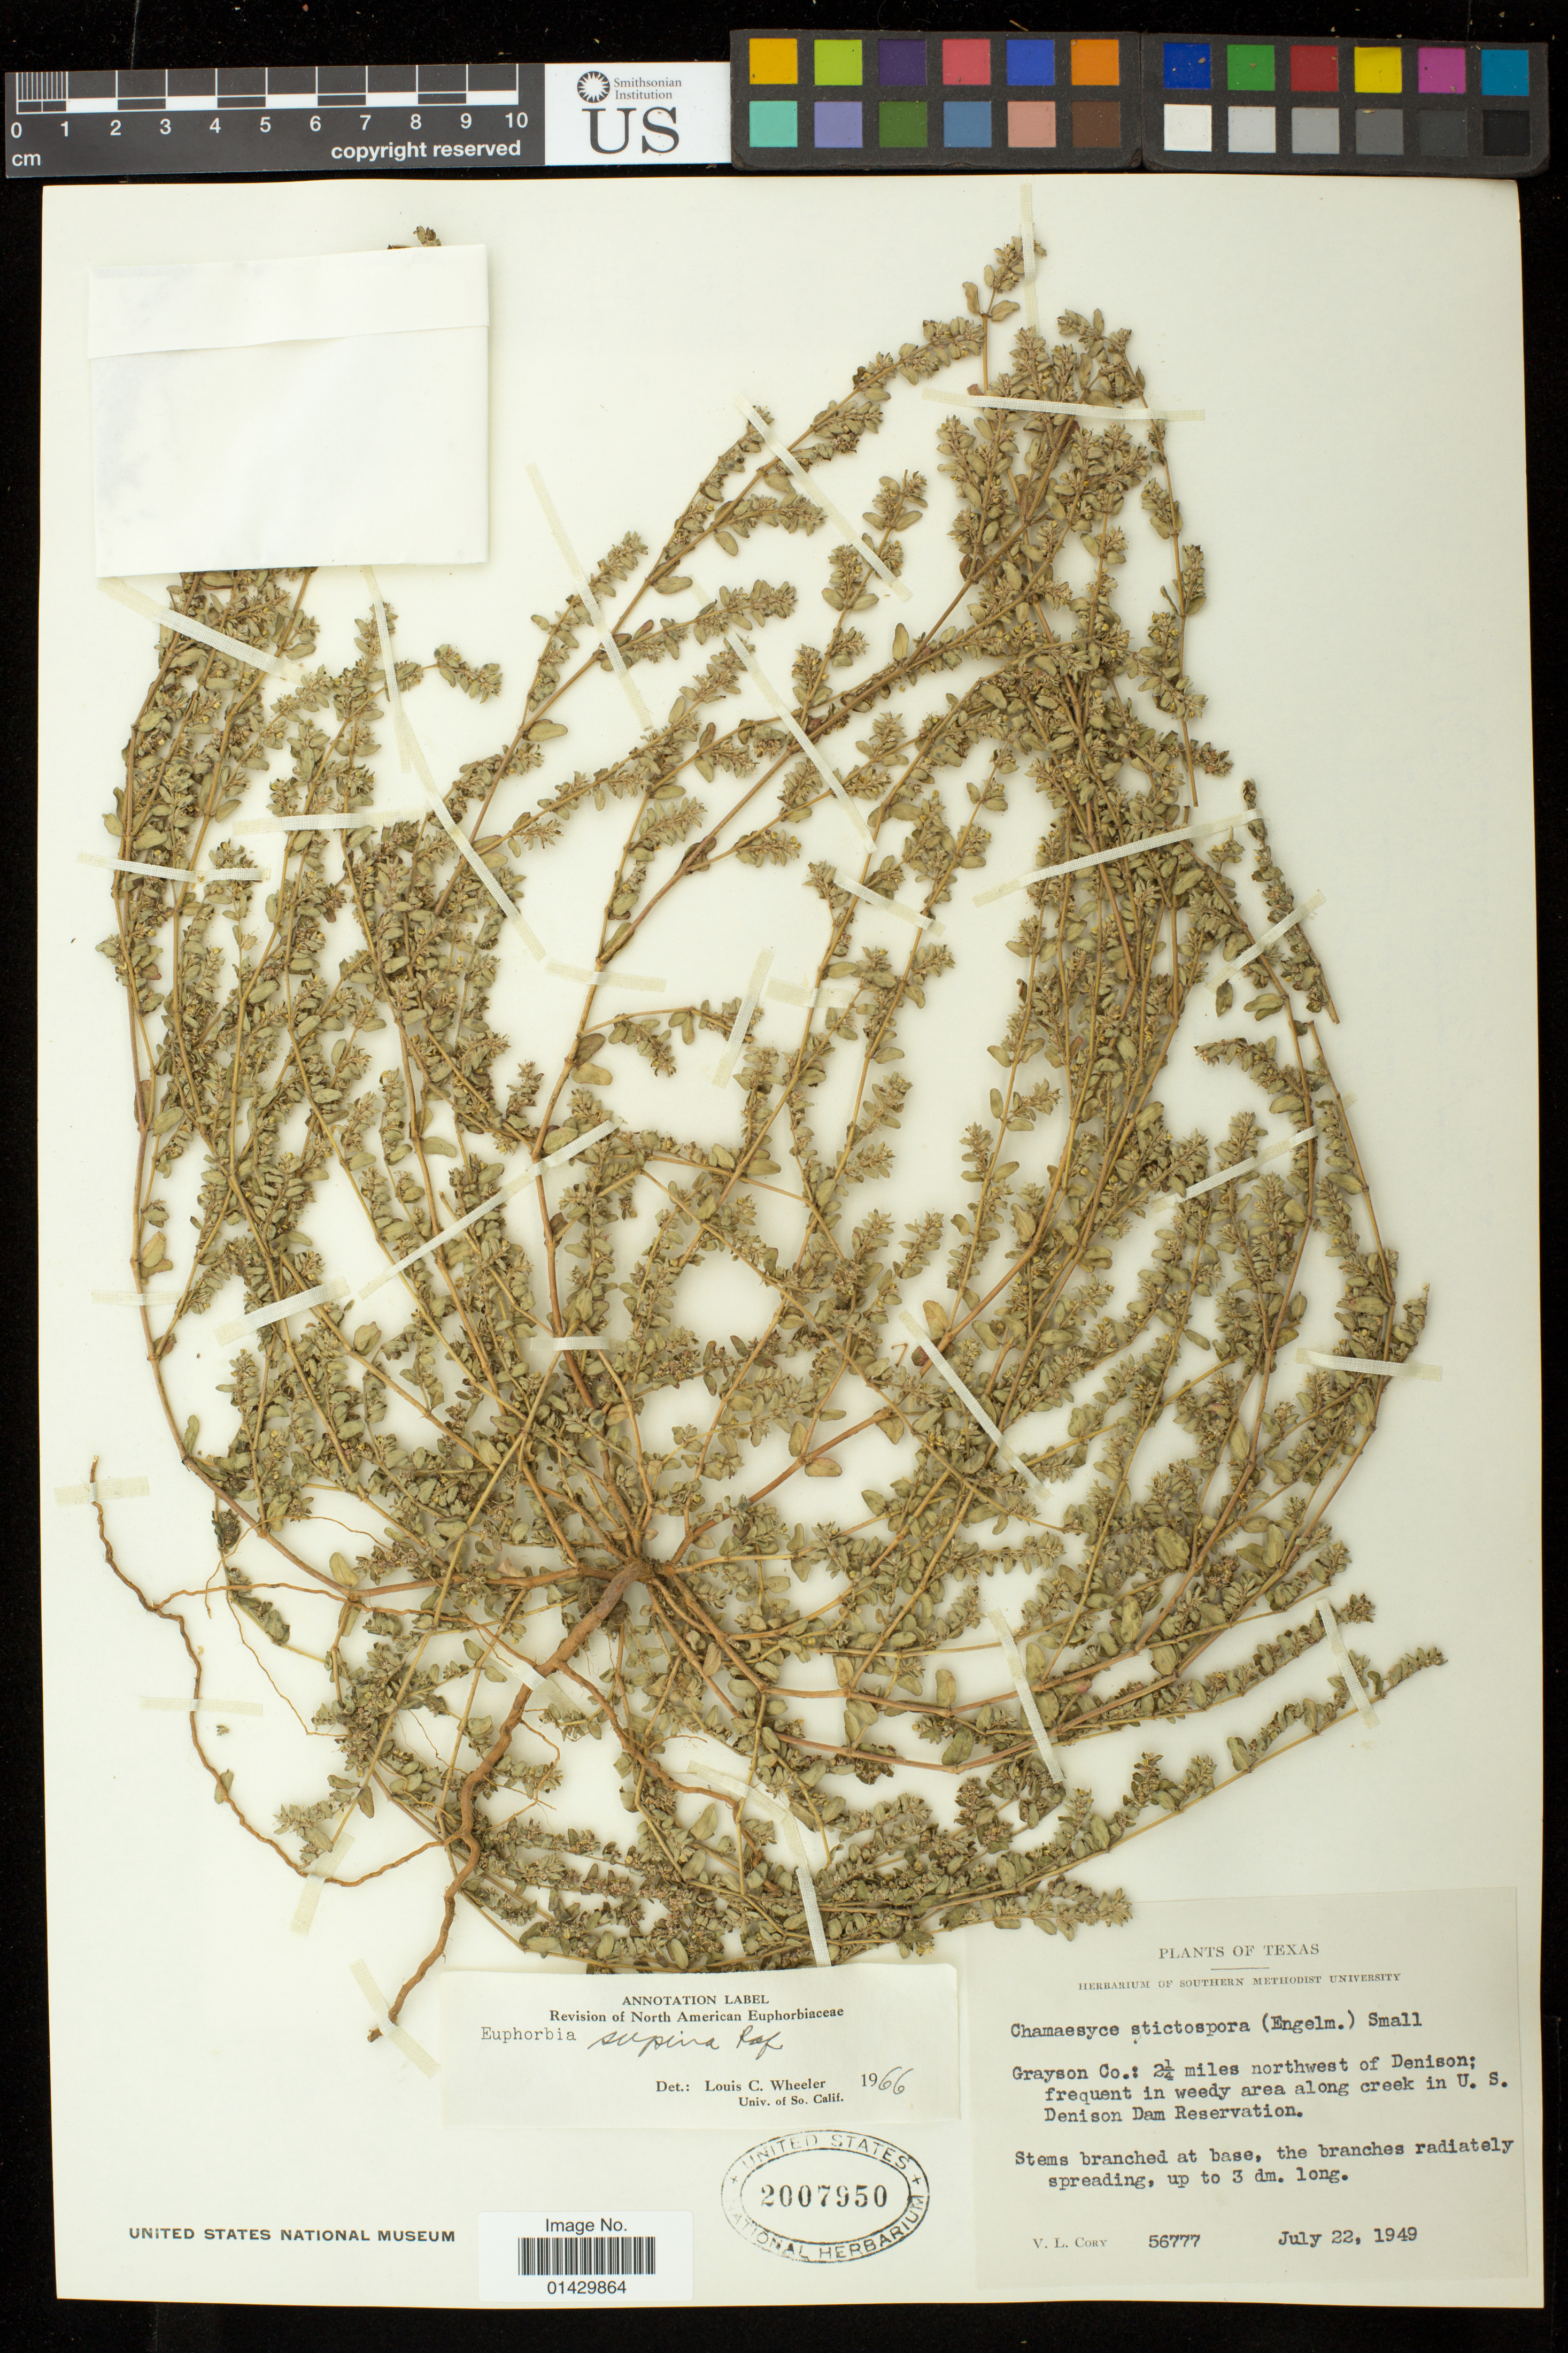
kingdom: Plantae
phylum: Tracheophyta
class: Magnoliopsida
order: Malpighiales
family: Euphorbiaceae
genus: Euphorbia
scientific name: Euphorbia maculata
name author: L.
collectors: V. Cory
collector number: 56777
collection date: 1949-07-22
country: United States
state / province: Texas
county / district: Grayson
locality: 2 1/4 miles northwest of Denison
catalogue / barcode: US 2007950